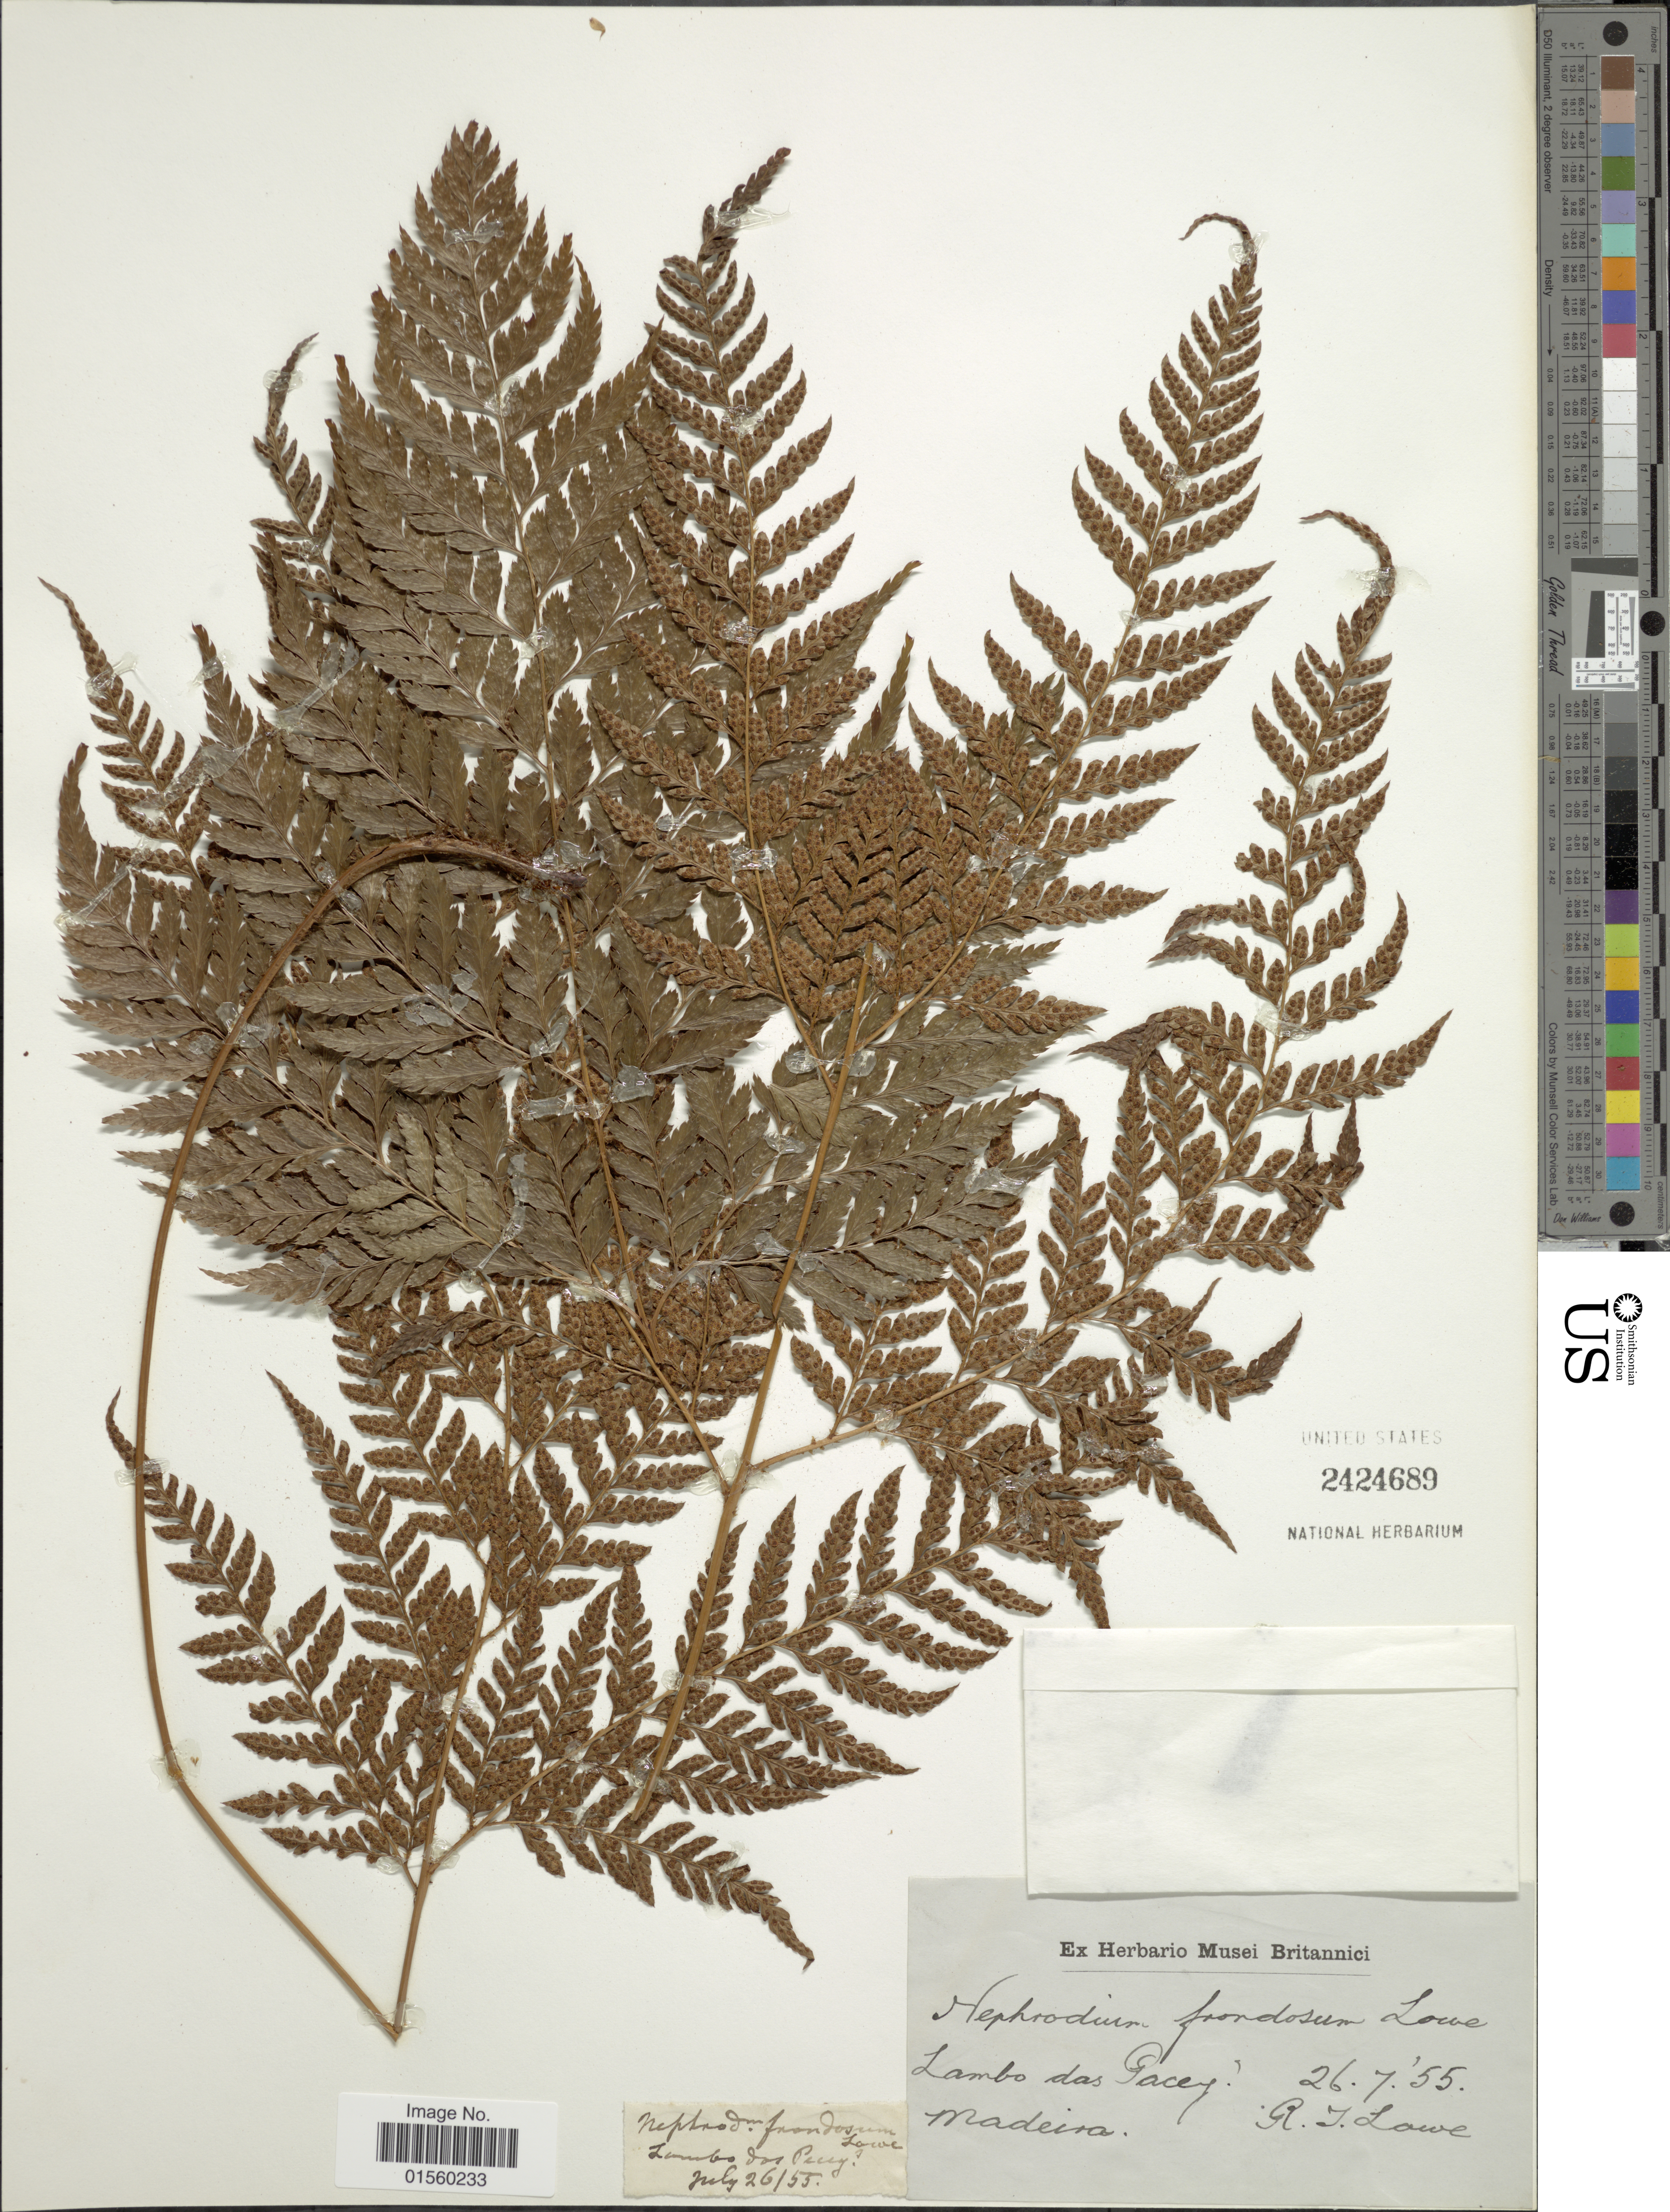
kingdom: Plantae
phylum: Tracheophyta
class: Polypodiopsida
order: Polypodiales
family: Dryopteridaceae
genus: Polystichum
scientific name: Polystichum sp.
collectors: R. T. Lowe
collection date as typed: Transcribed d/m/y: 26/7/55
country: Portugal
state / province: Madeira (Aut. Reg.)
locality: Lambo das Pacey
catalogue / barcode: US 2424689